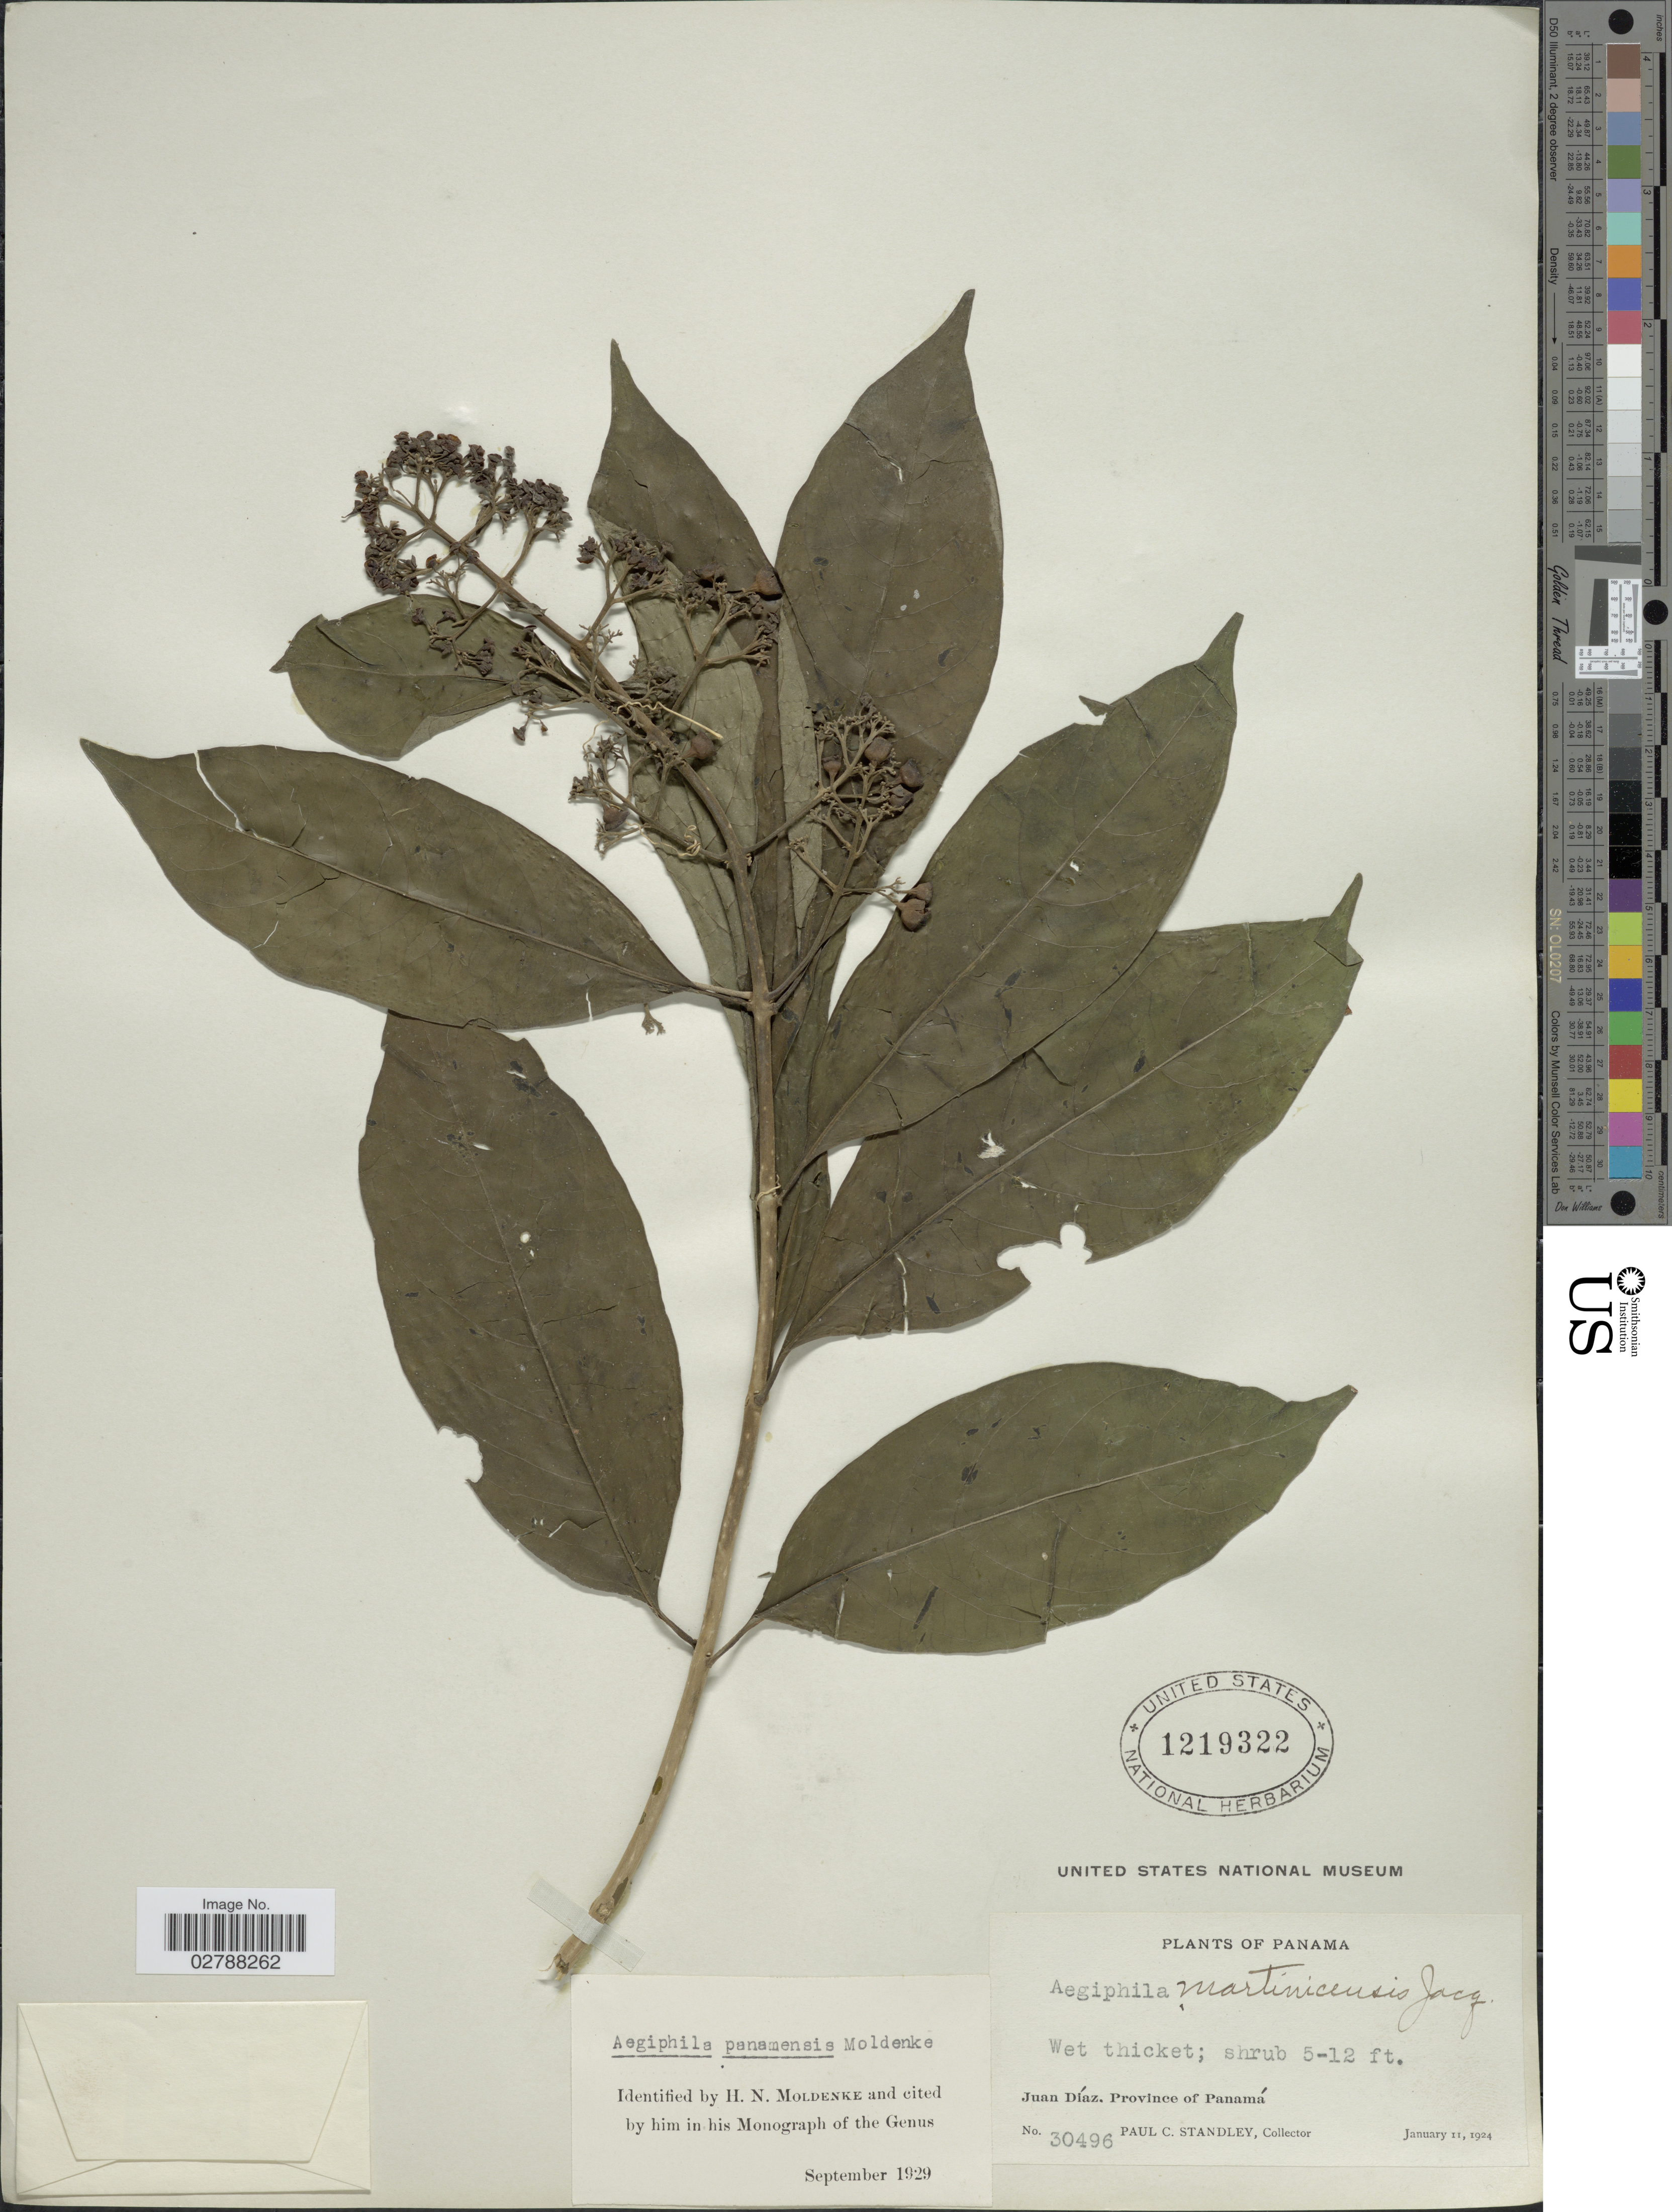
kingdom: Plantae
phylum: Tracheophyta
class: Magnoliopsida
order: Lamiales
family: Lamiaceae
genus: Aegiphila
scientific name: Aegiphila panamensis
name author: Moldenke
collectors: P. C. Standley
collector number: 30496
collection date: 1924-01-11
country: Panama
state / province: Panamá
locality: Juan Díaz. Province of Panamá.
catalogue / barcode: US 1219322